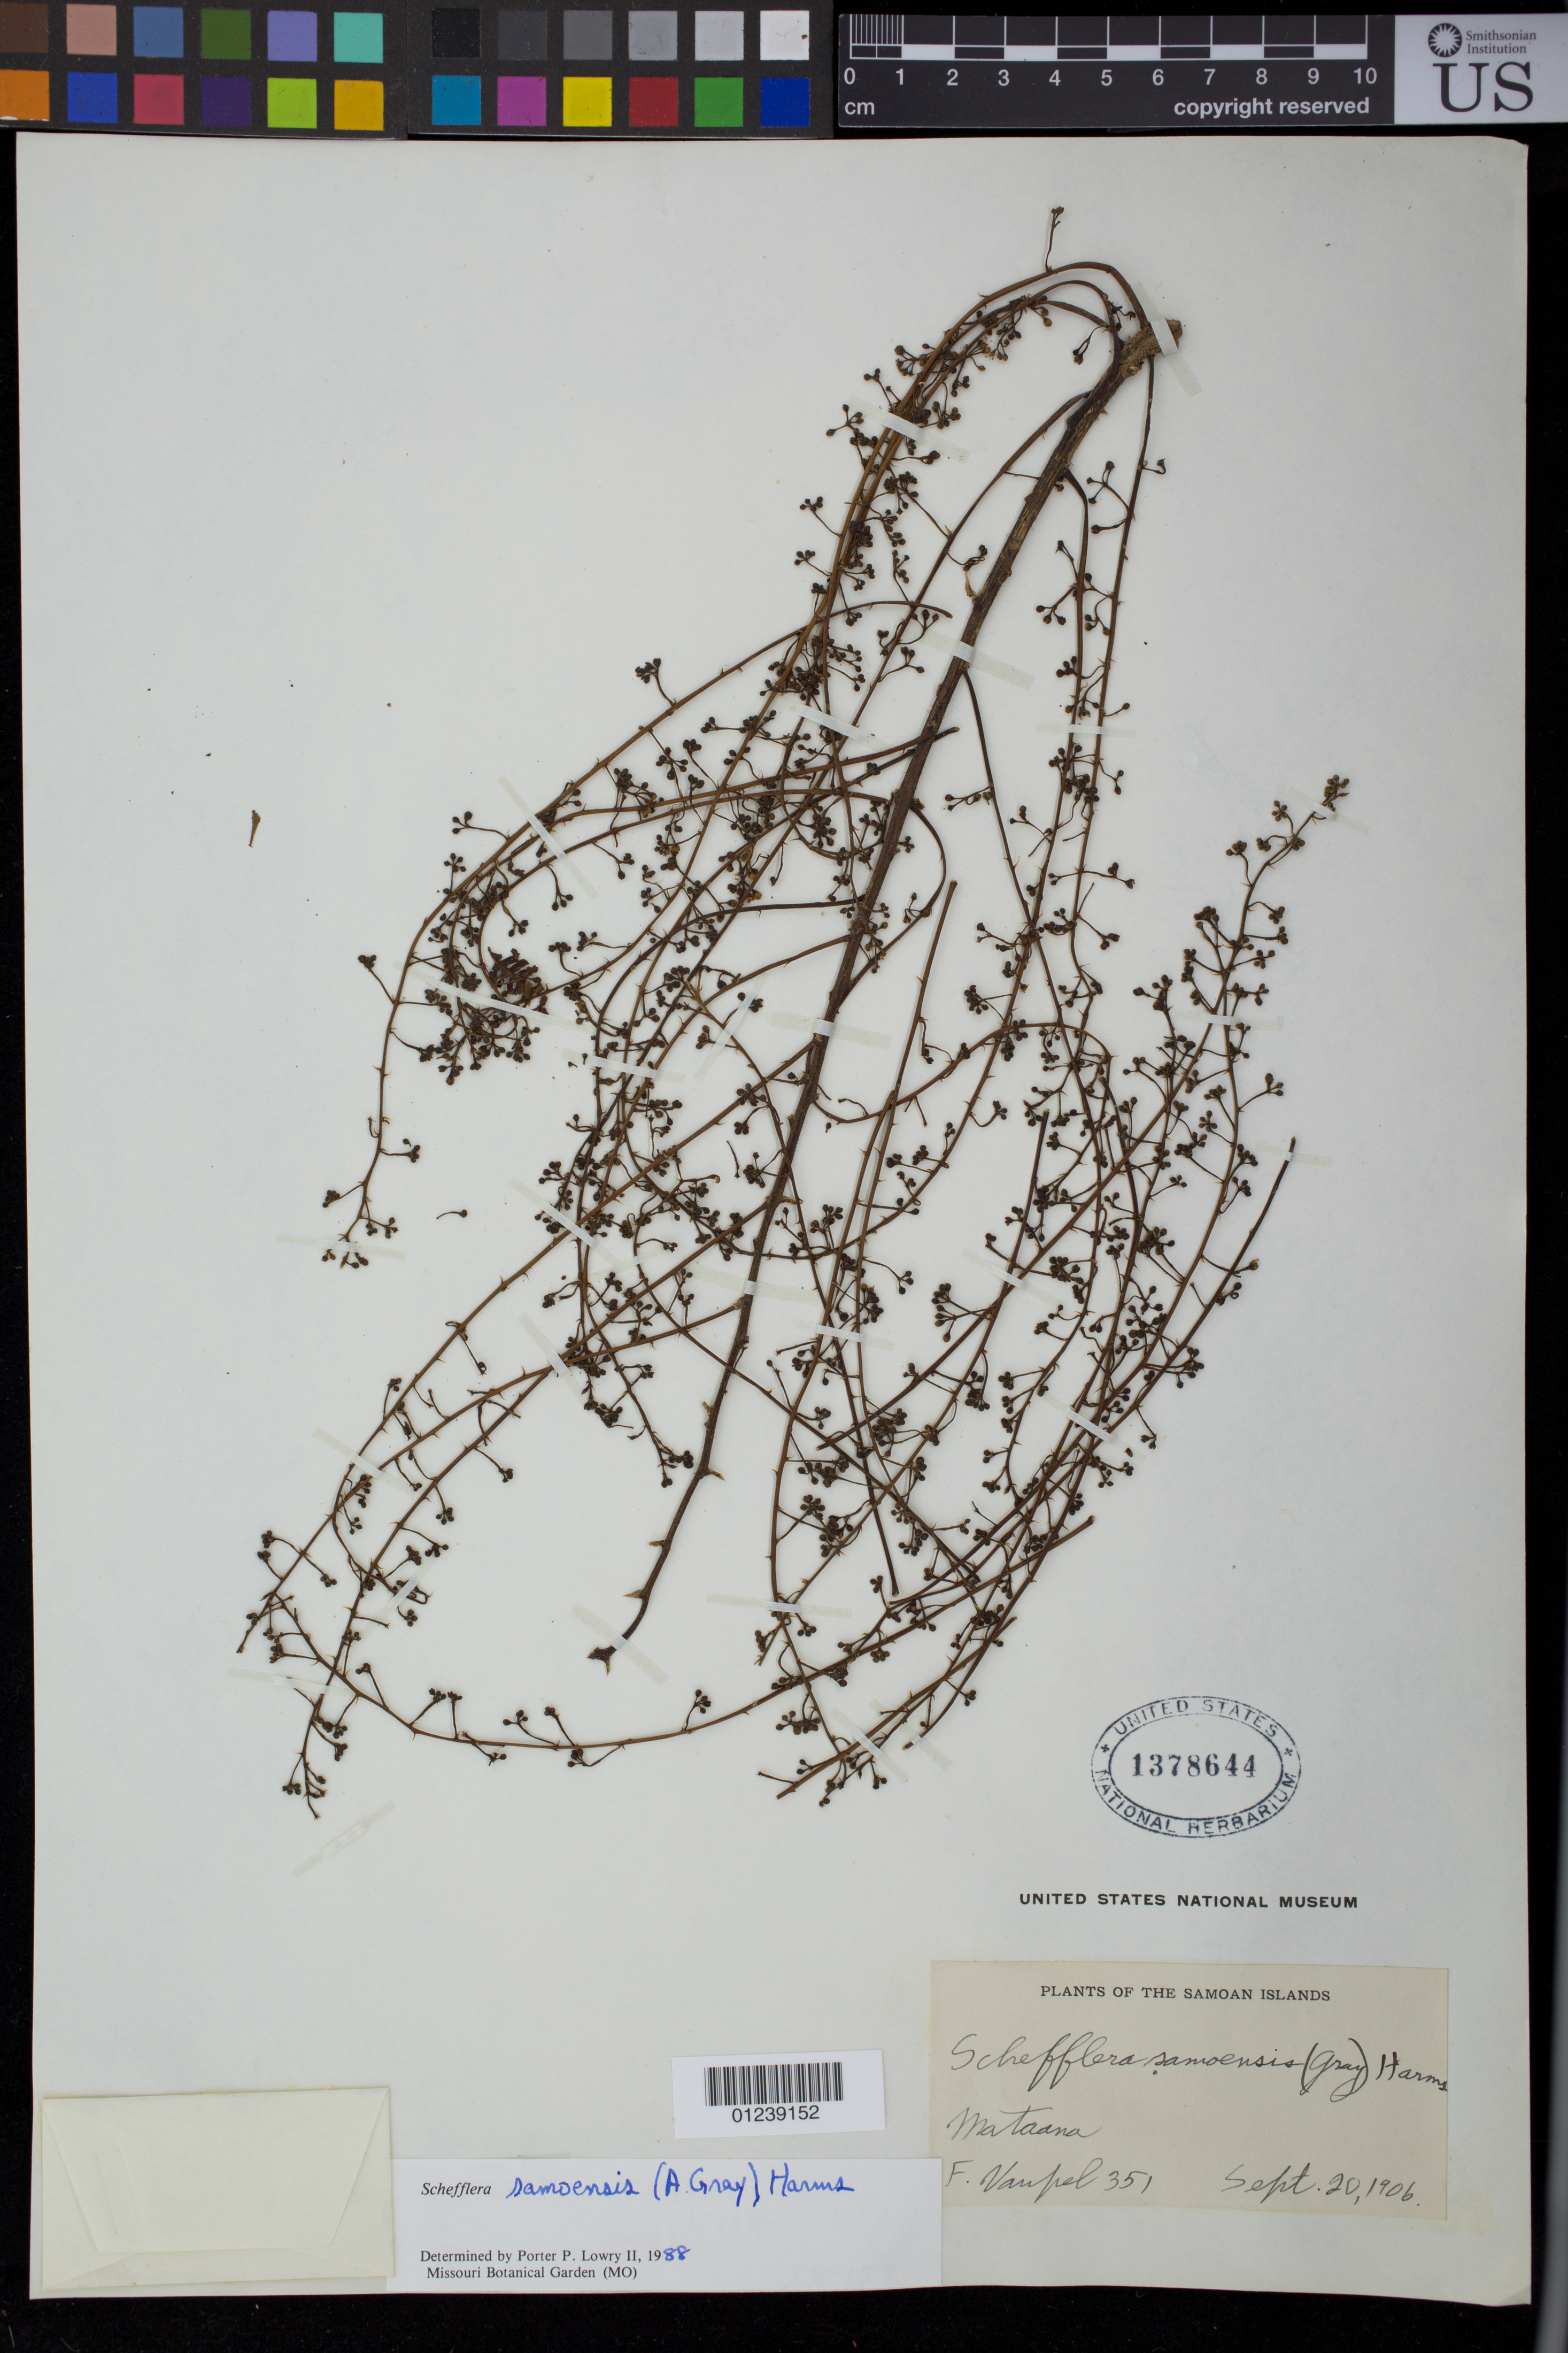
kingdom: Plantae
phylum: Tracheophyta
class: Magnoliopsida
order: Apiales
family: Araliaceae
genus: Schefflera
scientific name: Schefflera samoensis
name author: (A. Gray) Harms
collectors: F. Vaupel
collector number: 351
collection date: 1906-09-20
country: Samoa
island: Savaii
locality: Mataana.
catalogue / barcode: US 1378644